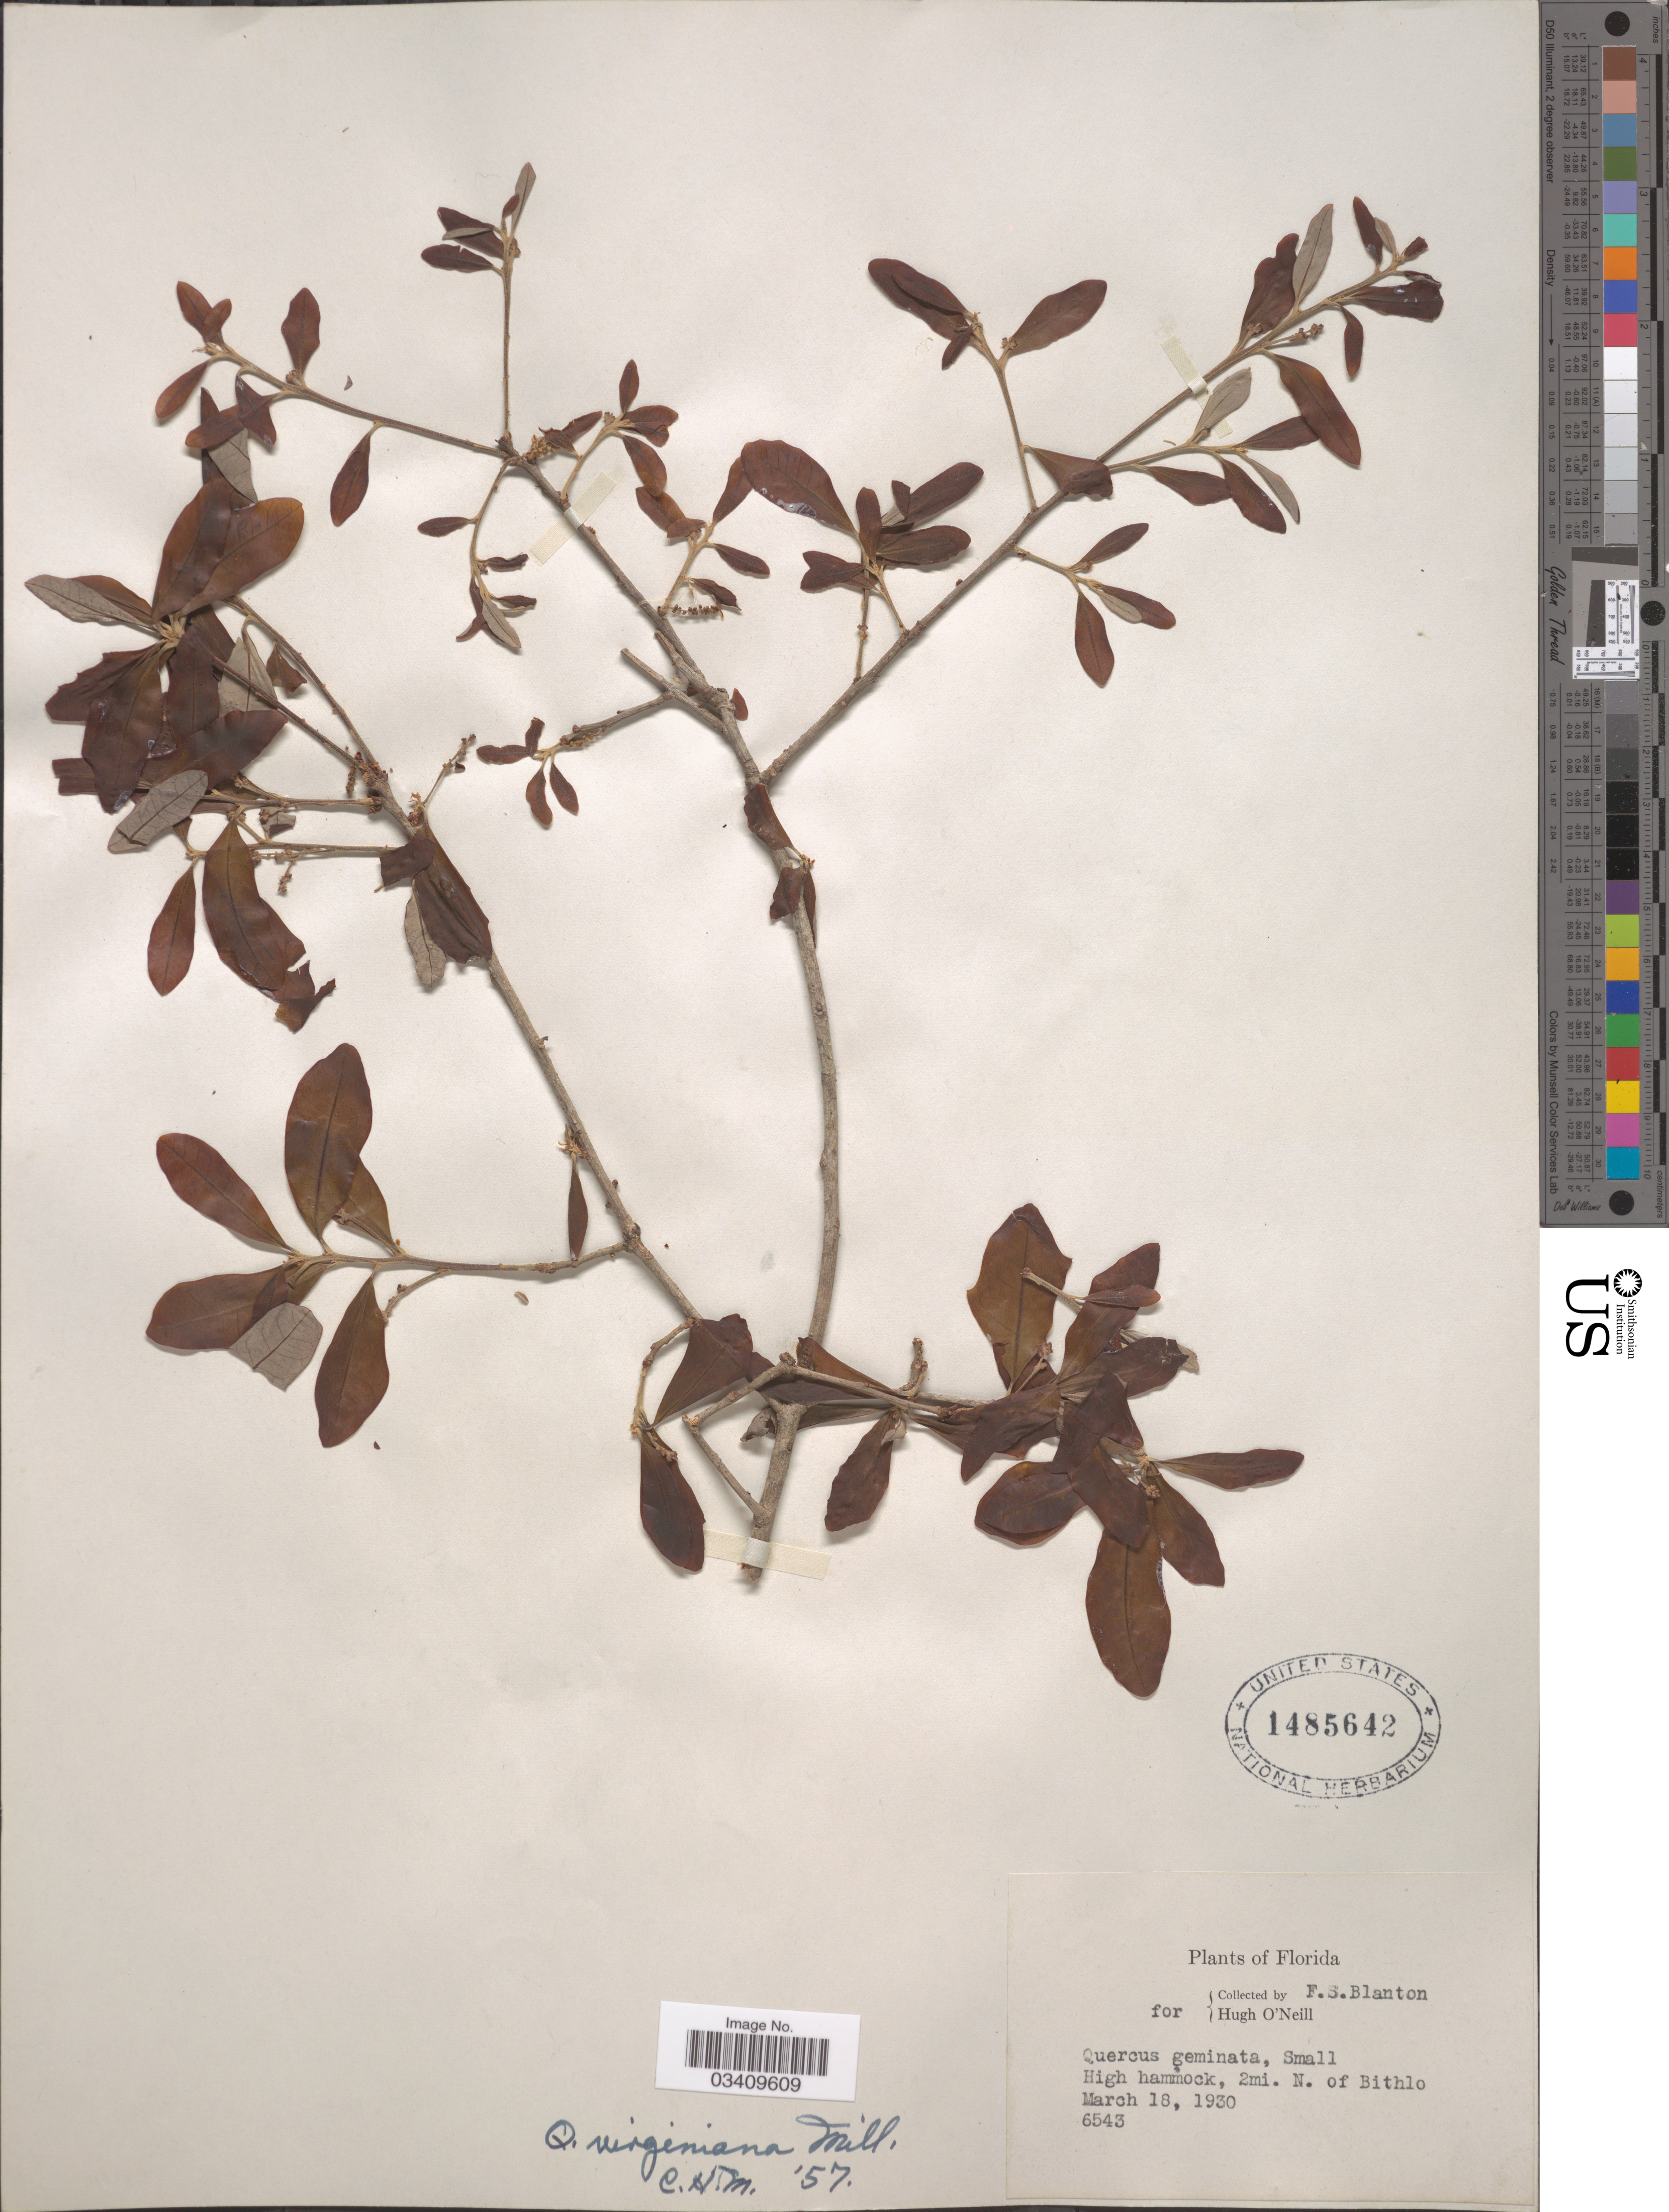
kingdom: Plantae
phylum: Tracheophyta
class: Magnoliopsida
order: Fagales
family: Fagaceae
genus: Quercus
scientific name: Quercus virginiana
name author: Mill.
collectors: F. S. Blanton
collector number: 6543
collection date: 1930-03-18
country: United States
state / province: Florida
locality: High hammock, 2mi. N. of Bithlo.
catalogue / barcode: US 1485642